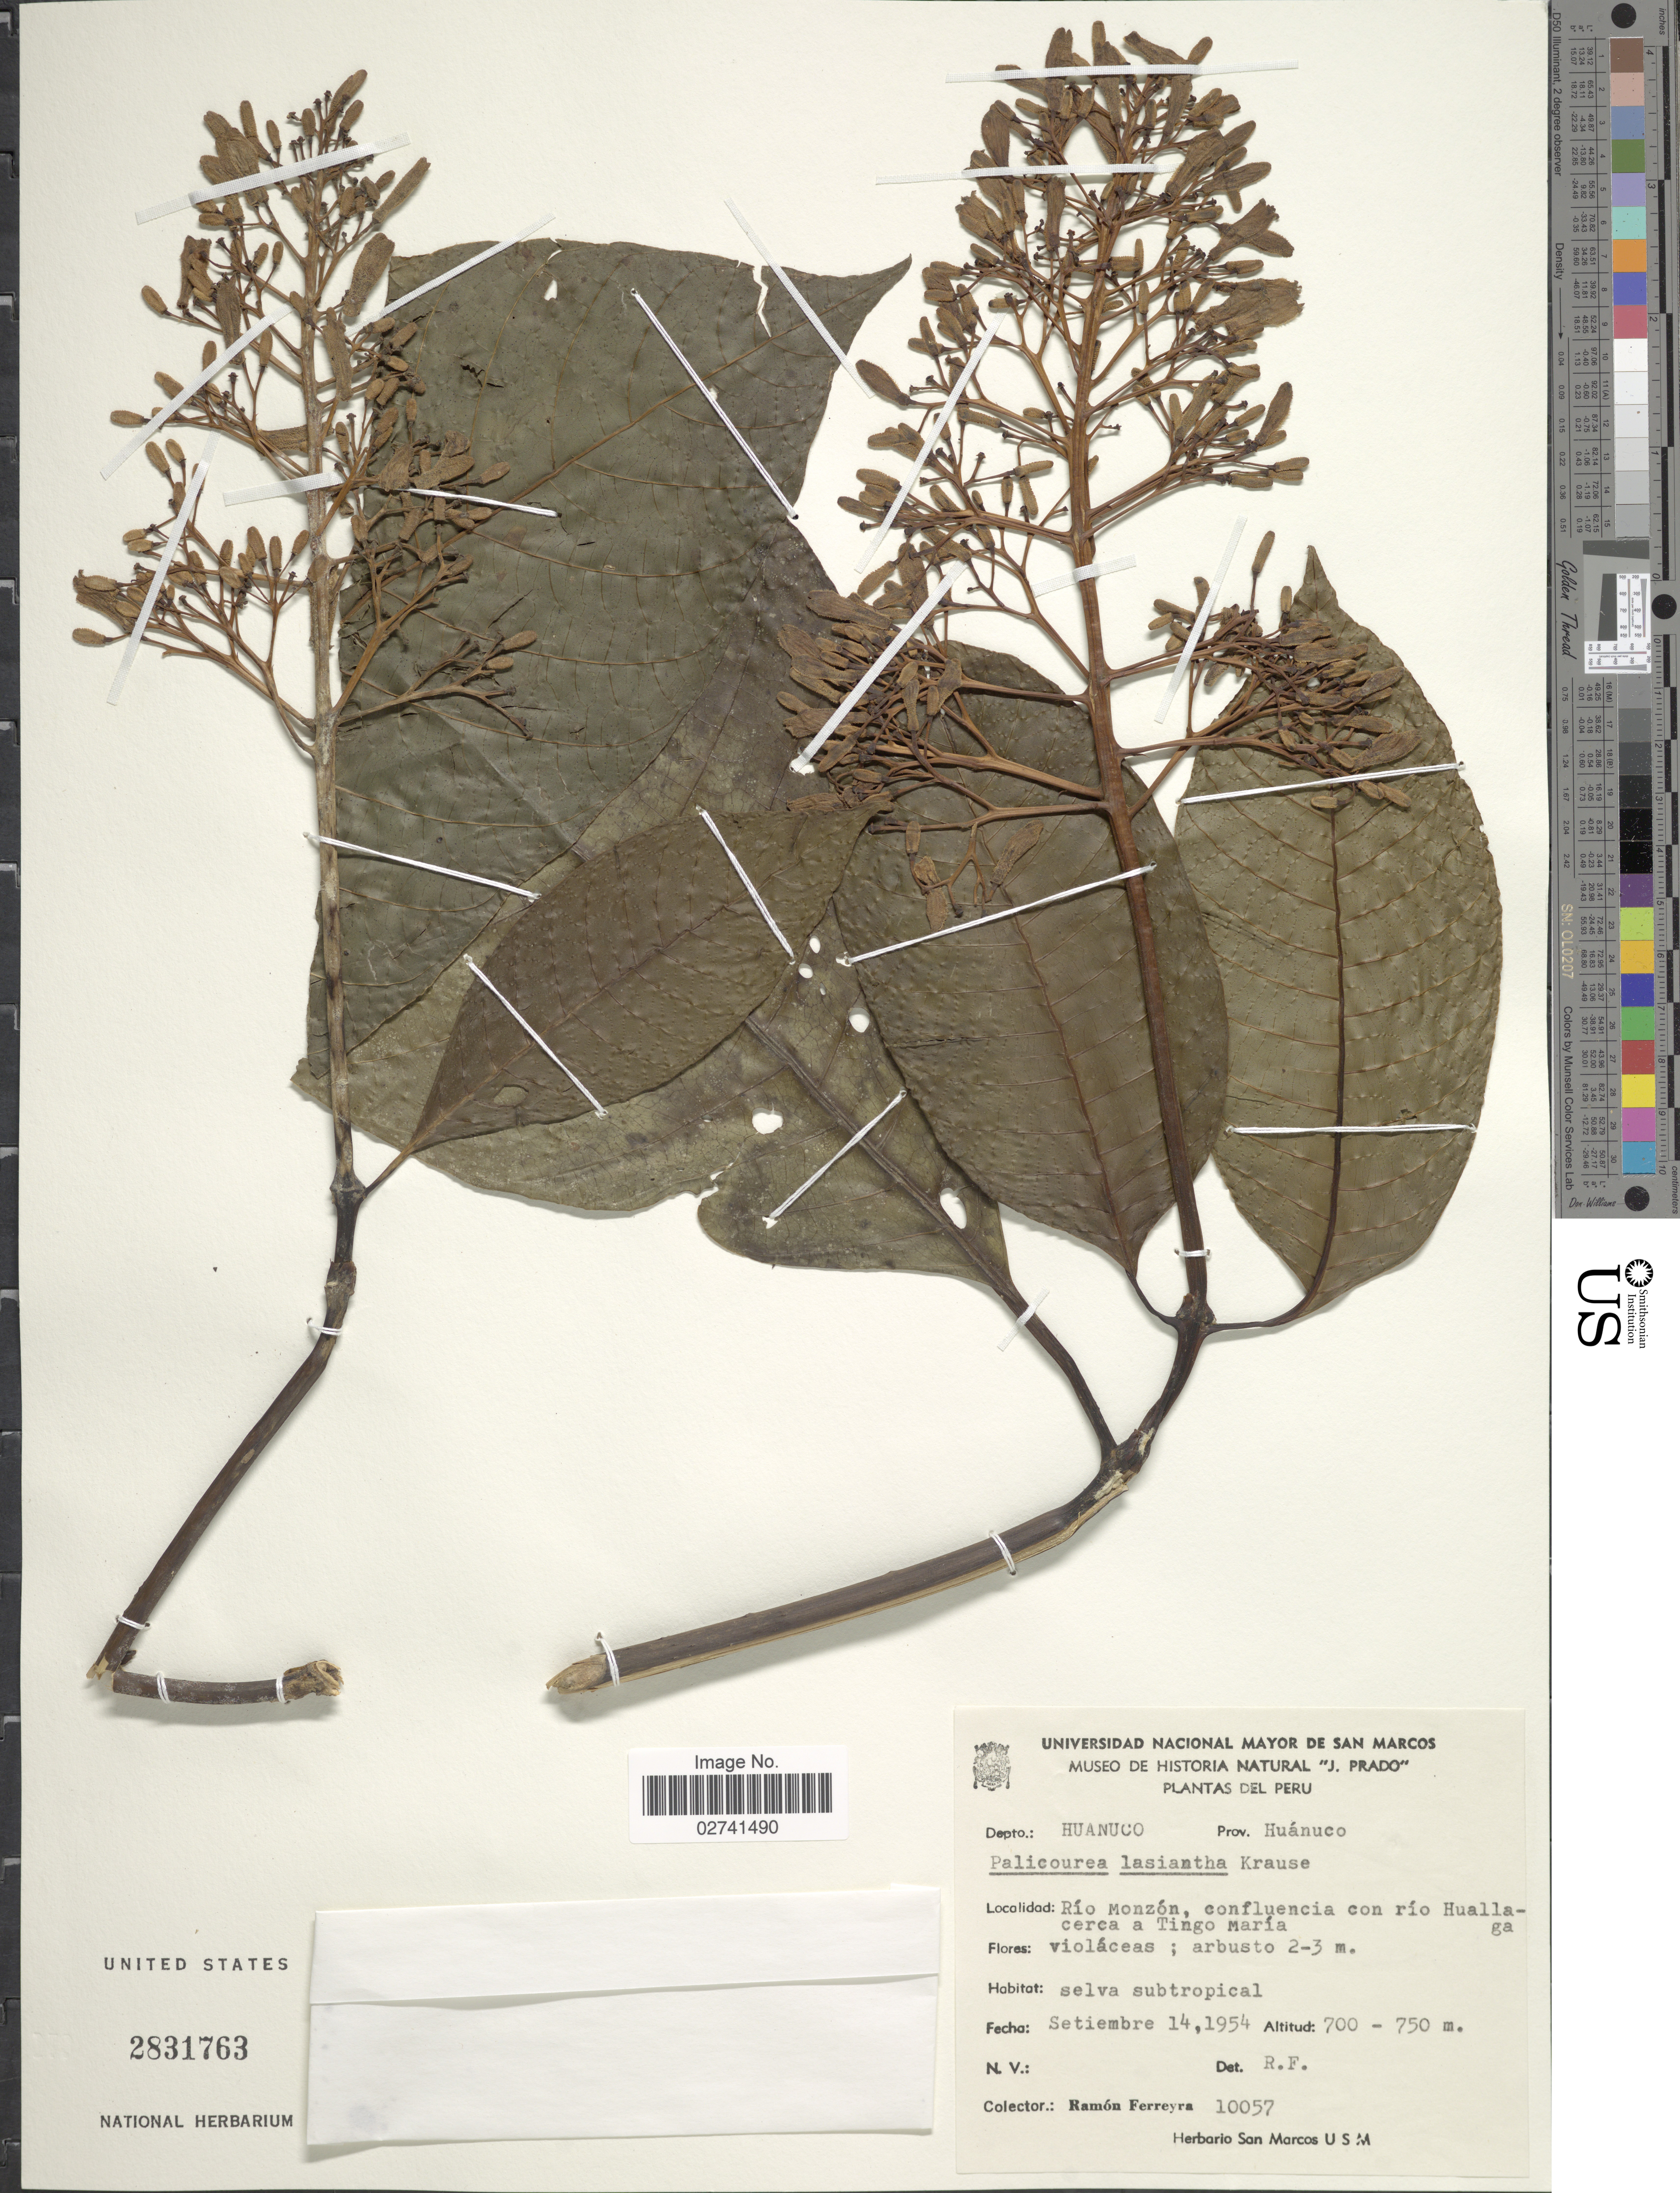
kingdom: Plantae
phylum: Tracheophyta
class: Magnoliopsida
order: Gentianales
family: Rubiaceae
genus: Palicourea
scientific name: Palicourea lasiantha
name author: Krause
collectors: R. A. Ferreyra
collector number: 10057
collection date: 1954-09-14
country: Peru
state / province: Huánuco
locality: Depto. Huanuco, Río Monzón, confluencia con río Huallaga cerca a Tingo María, selva subtropical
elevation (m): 700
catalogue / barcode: US 2831763